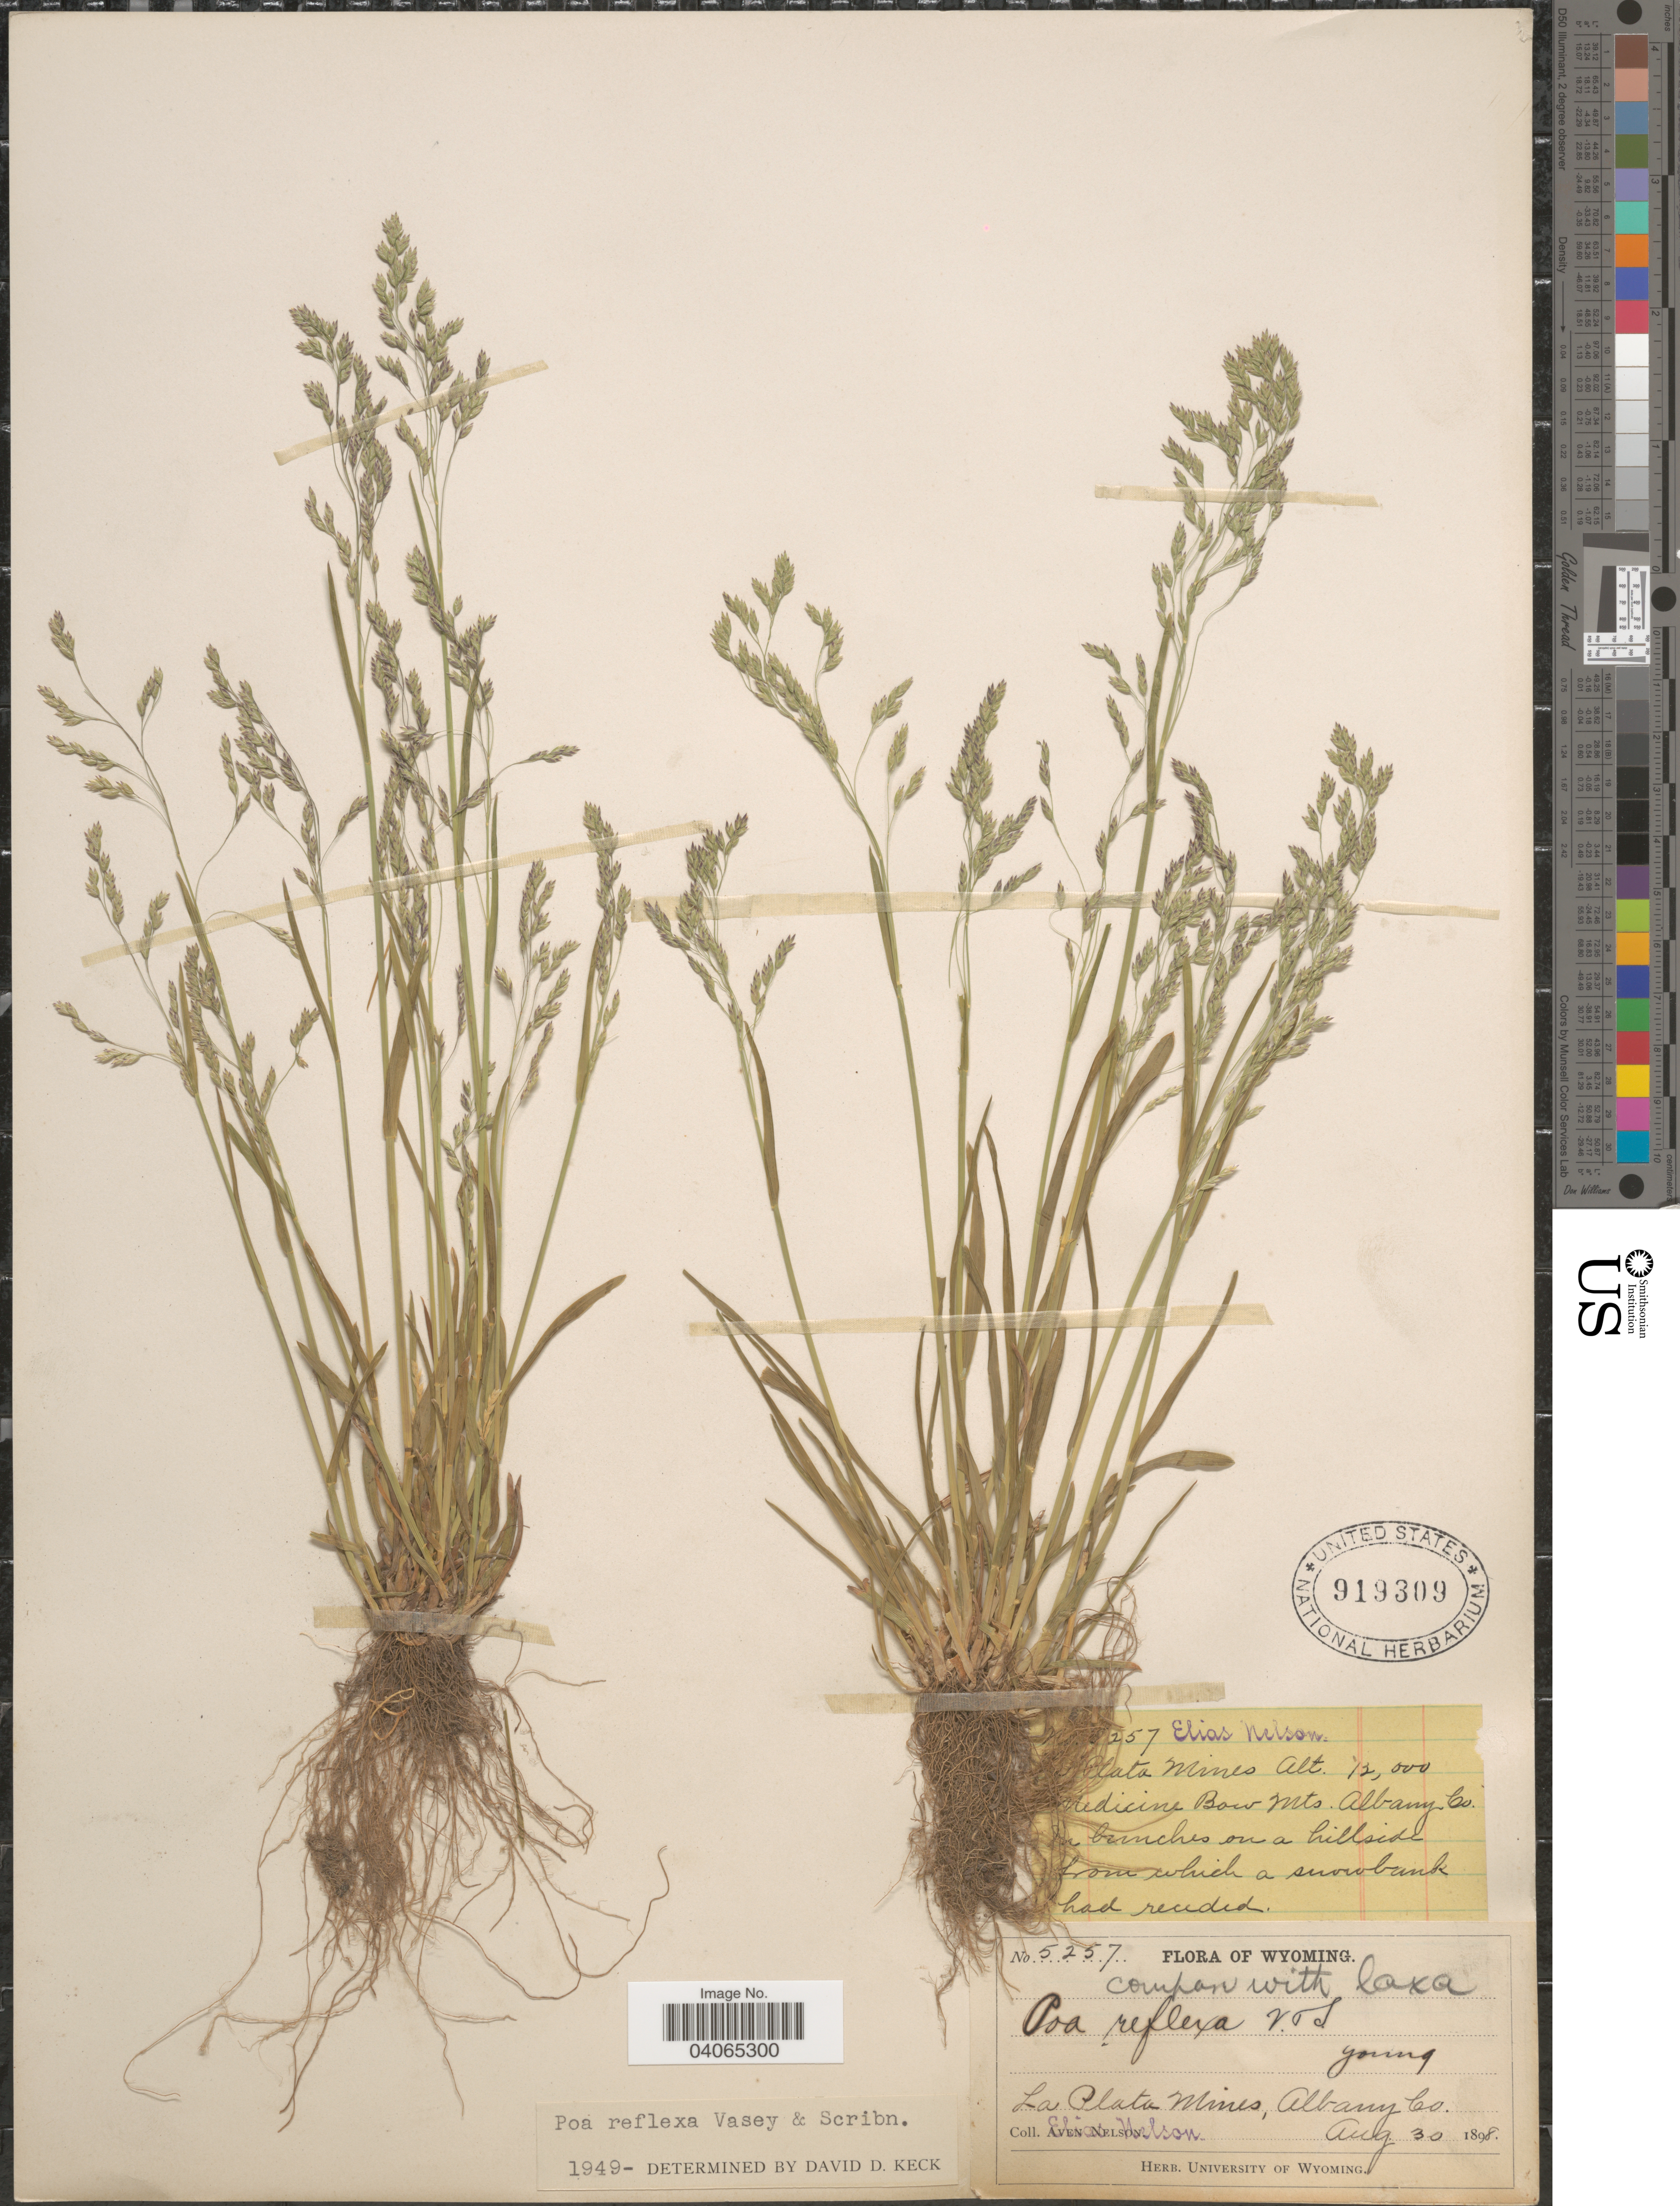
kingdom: Plantae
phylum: Tracheophyta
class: Liliopsida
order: Poales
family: Poaceae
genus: Poa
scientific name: Poa reflexa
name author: Vasey & Scribn.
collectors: E. Nelson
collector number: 5257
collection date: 1898-08-30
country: United States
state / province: Wyoming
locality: La Plata Mines. Medicine Bow Mts. Albany Co.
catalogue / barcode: US 919309